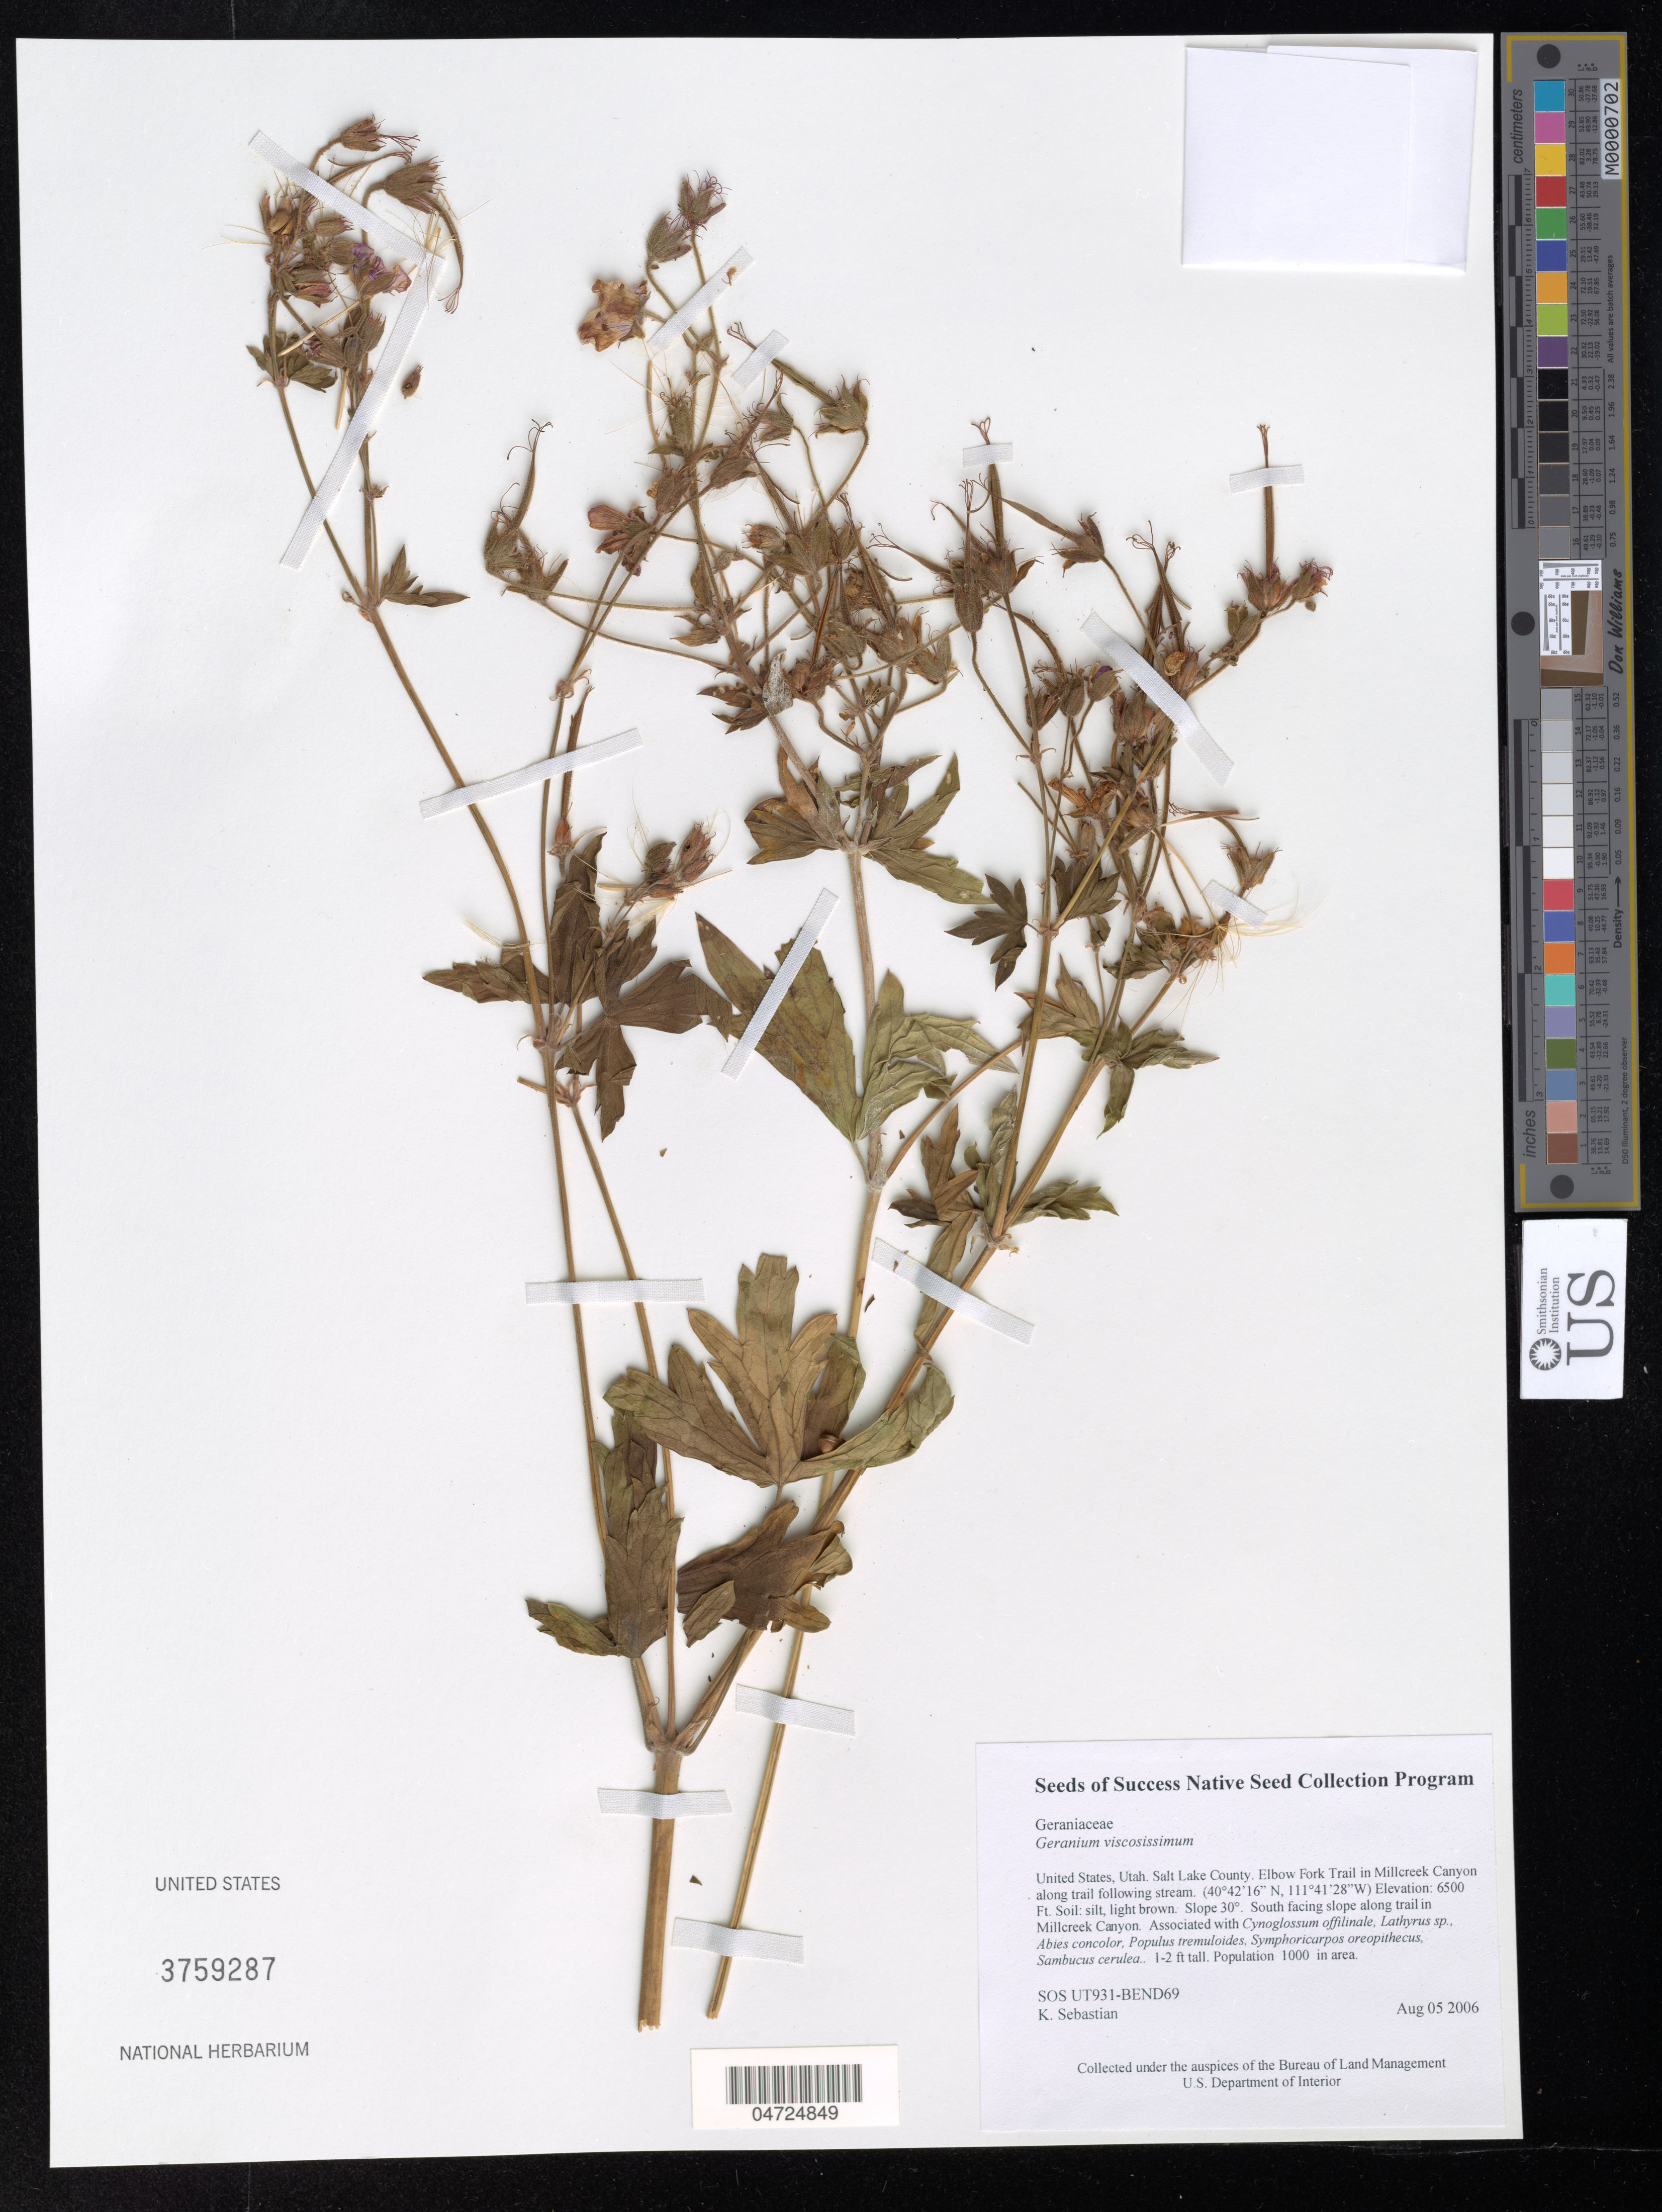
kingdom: Plantae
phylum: Tracheophyta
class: Magnoliopsida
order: Geraniales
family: Geraniaceae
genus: Geranium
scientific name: Geranium viscosissimum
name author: Fisch. & C.A. Mey.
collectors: K. Sebastian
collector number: SOS UT931-BEND69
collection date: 2006-08-05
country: United States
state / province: Utah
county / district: Salt Lake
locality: Salt Lake County. Elbow Fork Trail in Millcreek Canyon along trail following stream. South facing slope along trail in Millcreek Canyon.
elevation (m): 1981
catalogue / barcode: US 3759287